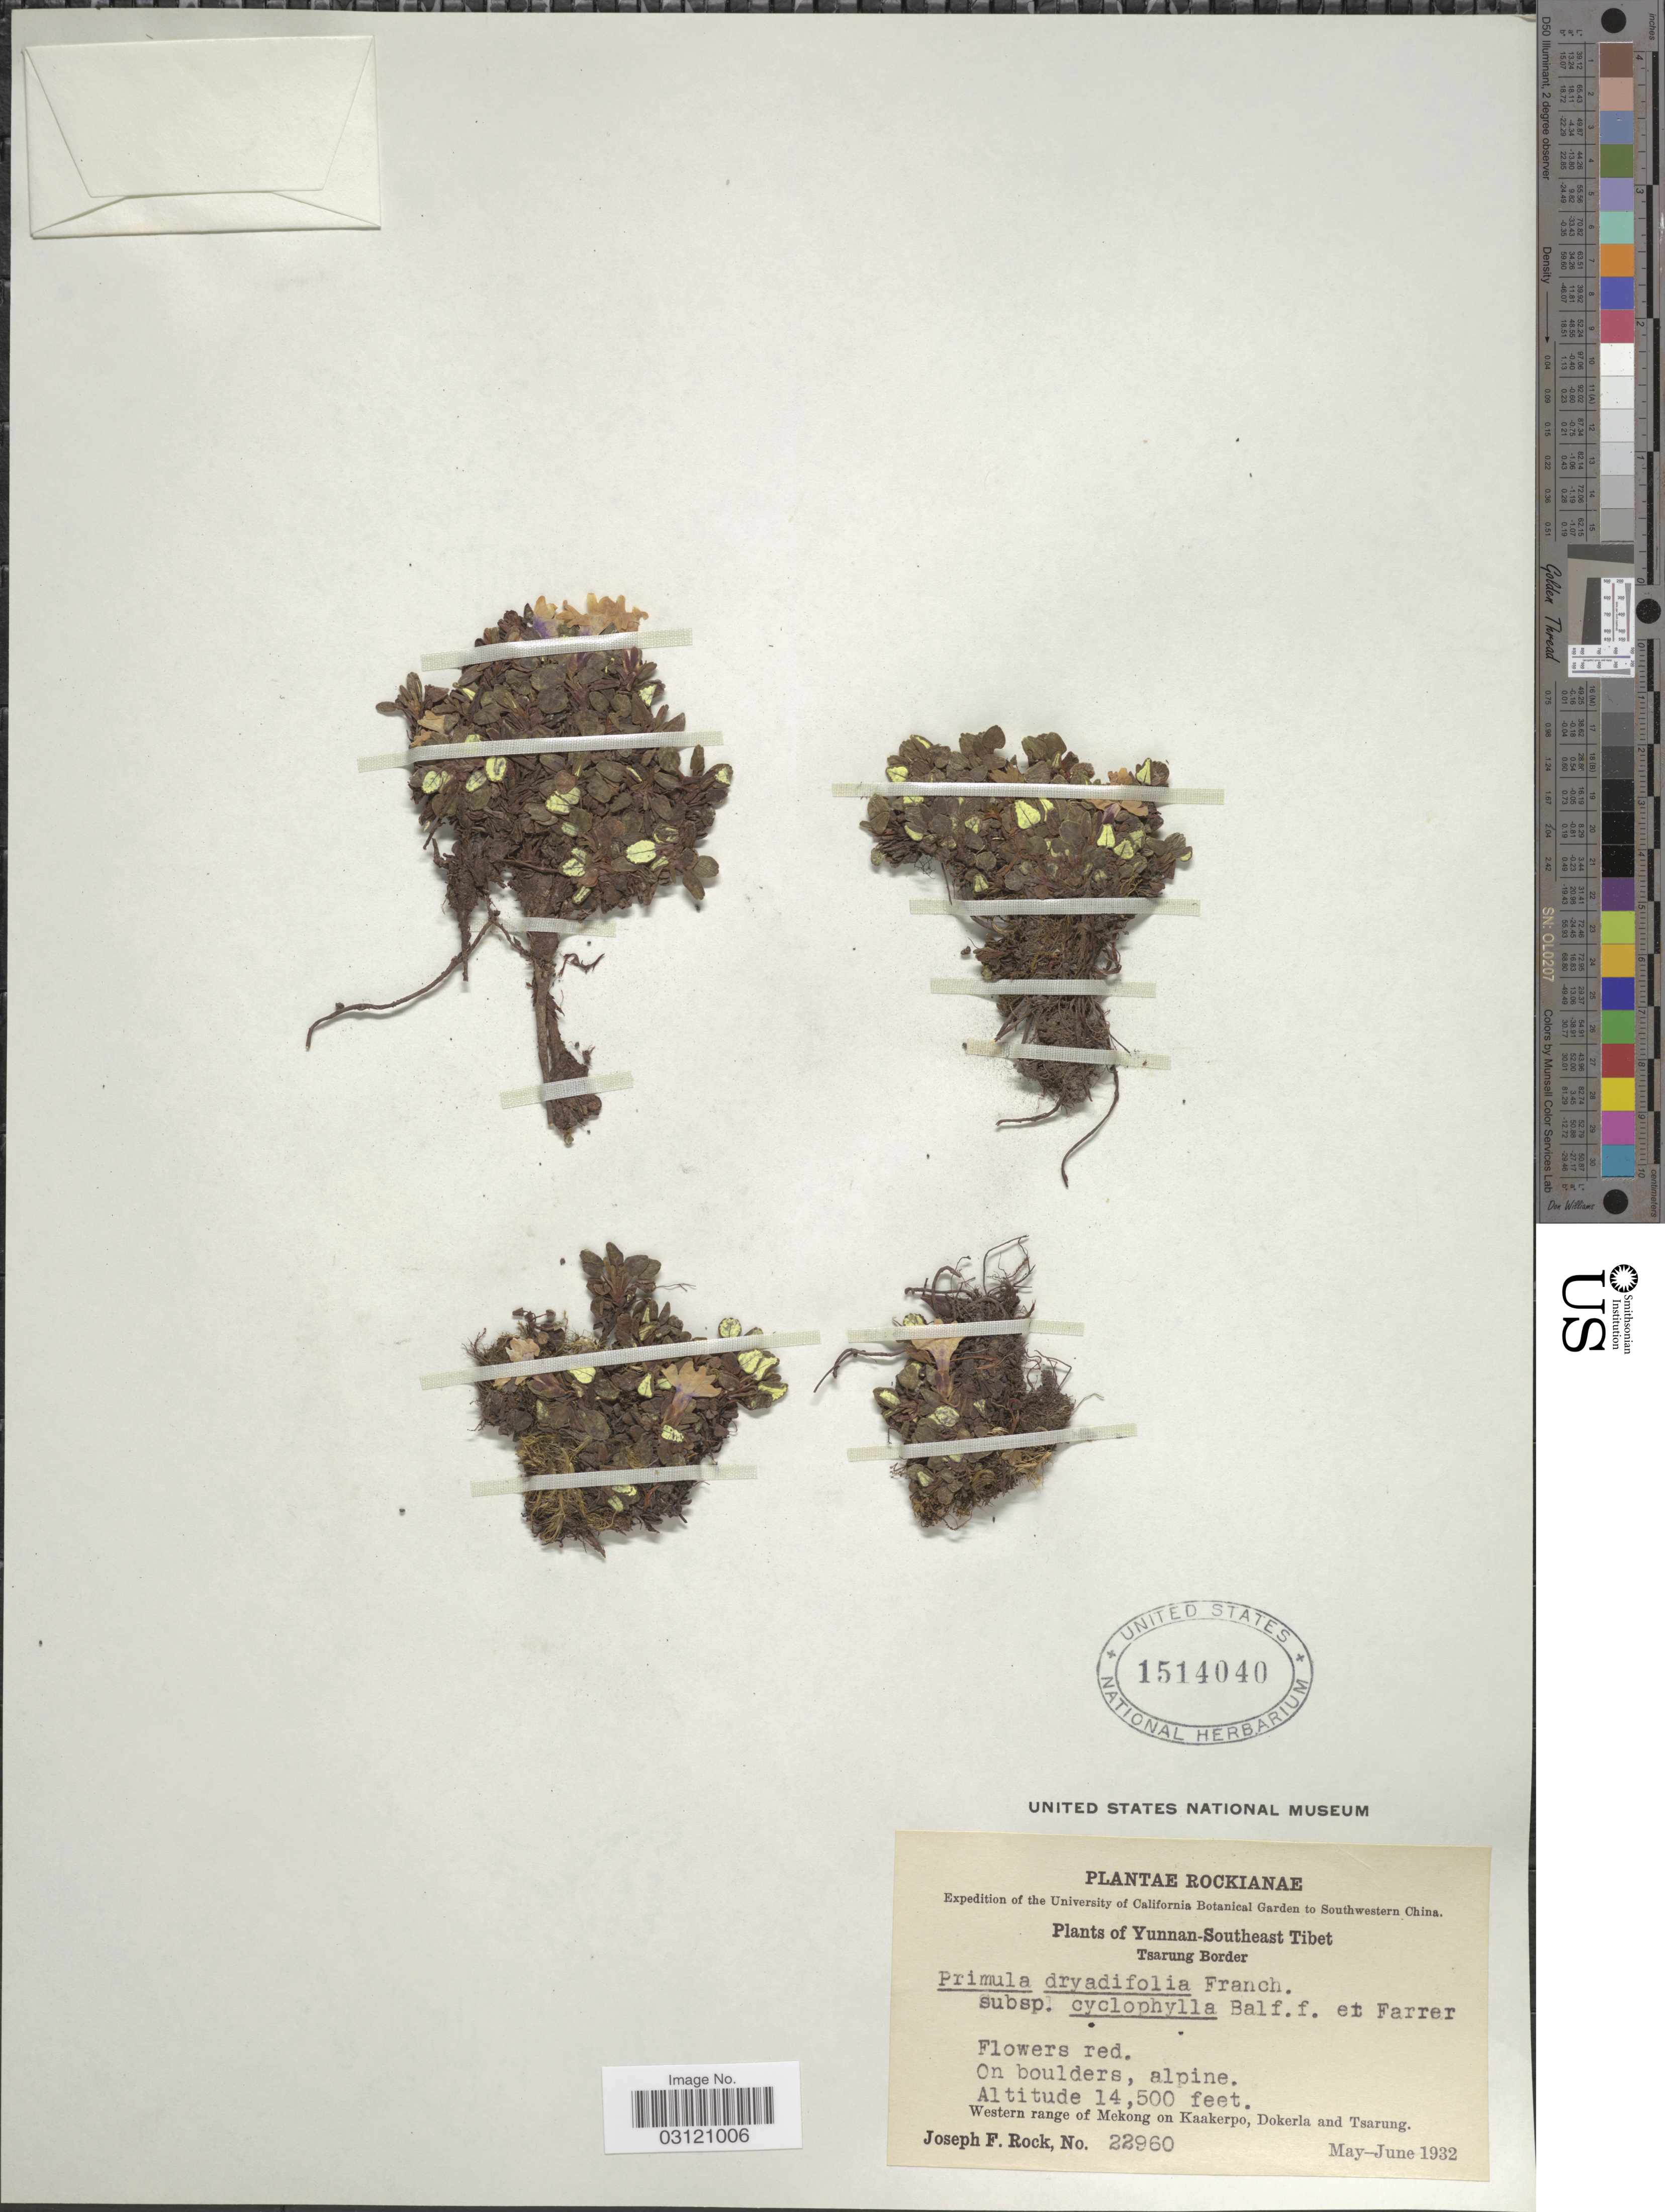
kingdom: Plantae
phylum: Tracheophyta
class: Magnoliopsida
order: Ericales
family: Primulaceae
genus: Primula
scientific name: Primula dryadifolia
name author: Franch.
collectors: J. F. Rock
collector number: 22960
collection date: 1932-05/1932-06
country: China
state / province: Xizang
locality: Southwestern China. Yunnan-Southeast Tibet. Tsarung Border. Western range of Mekong on Kaakerpo, Dokerla and Tsarung.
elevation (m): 4420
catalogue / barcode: US 1514040